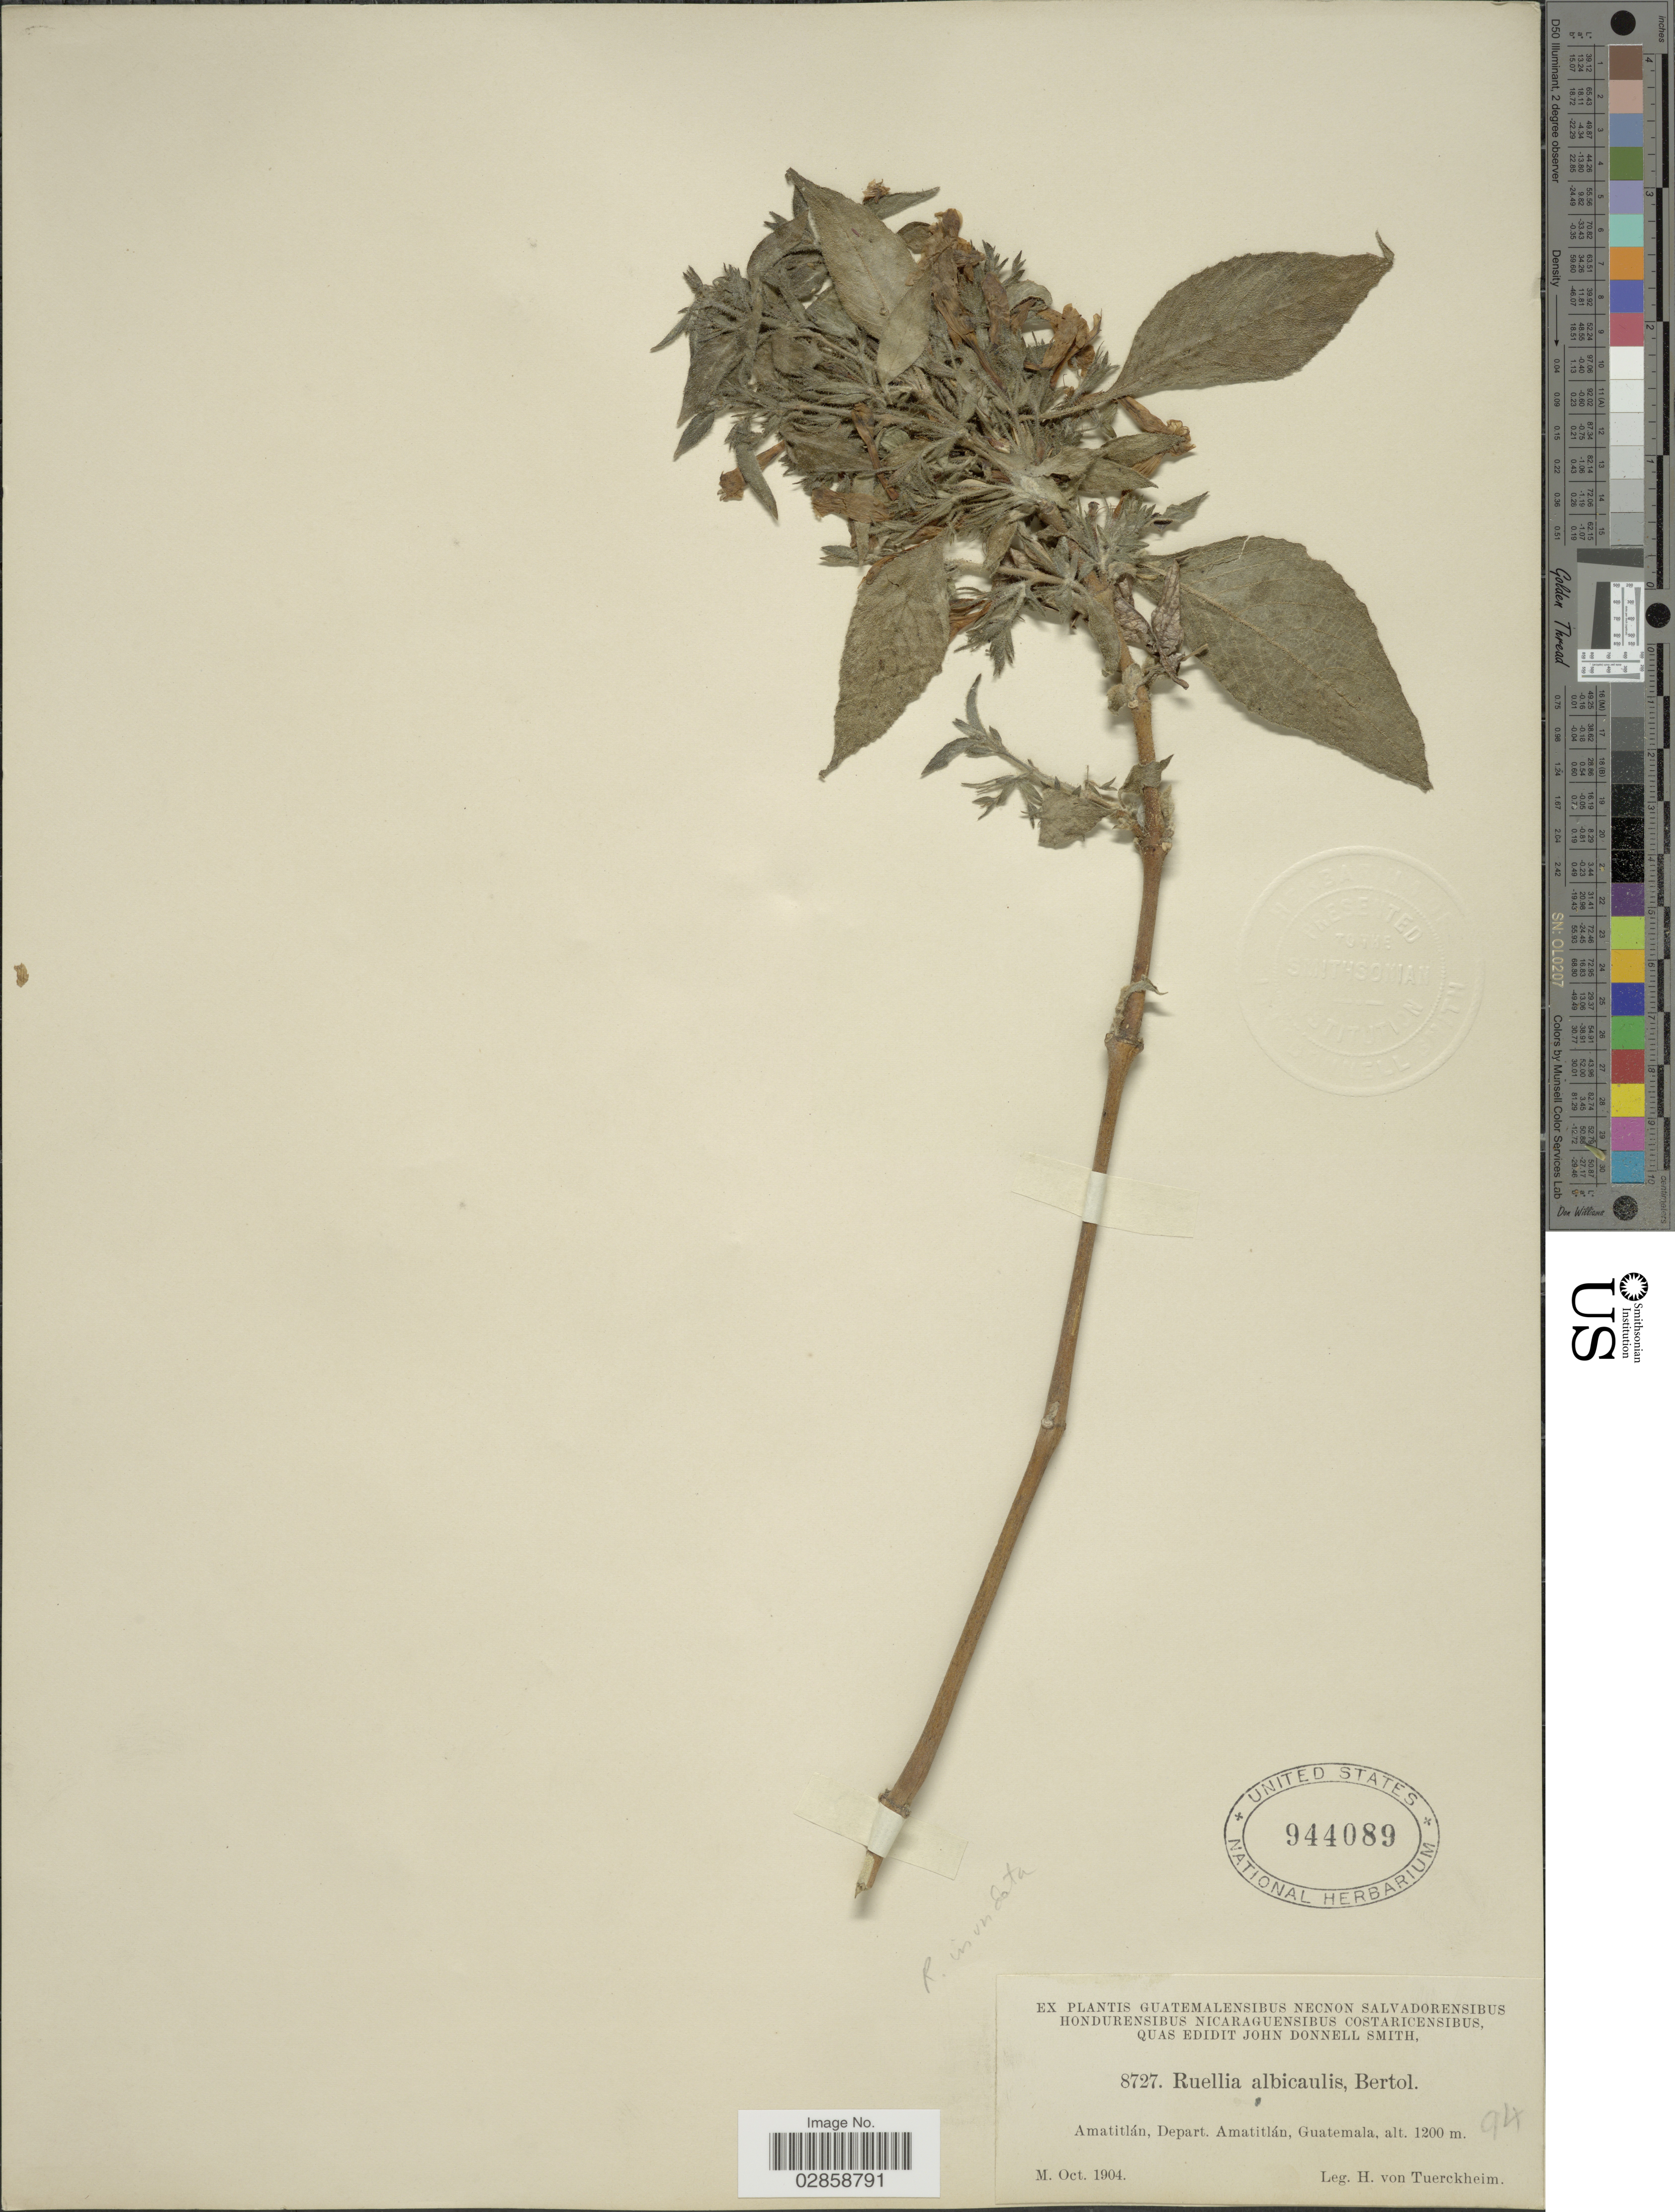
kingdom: Plantae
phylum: Tracheophyta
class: Magnoliopsida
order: Lamiales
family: Acanthaceae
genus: Ruellia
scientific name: Ruellia inundata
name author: Kunth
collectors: H. von Türckheim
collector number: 8727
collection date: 1904-10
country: Guatemala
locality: Amatitlán, Depart. Amatitlán.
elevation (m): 1200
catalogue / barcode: US 944089